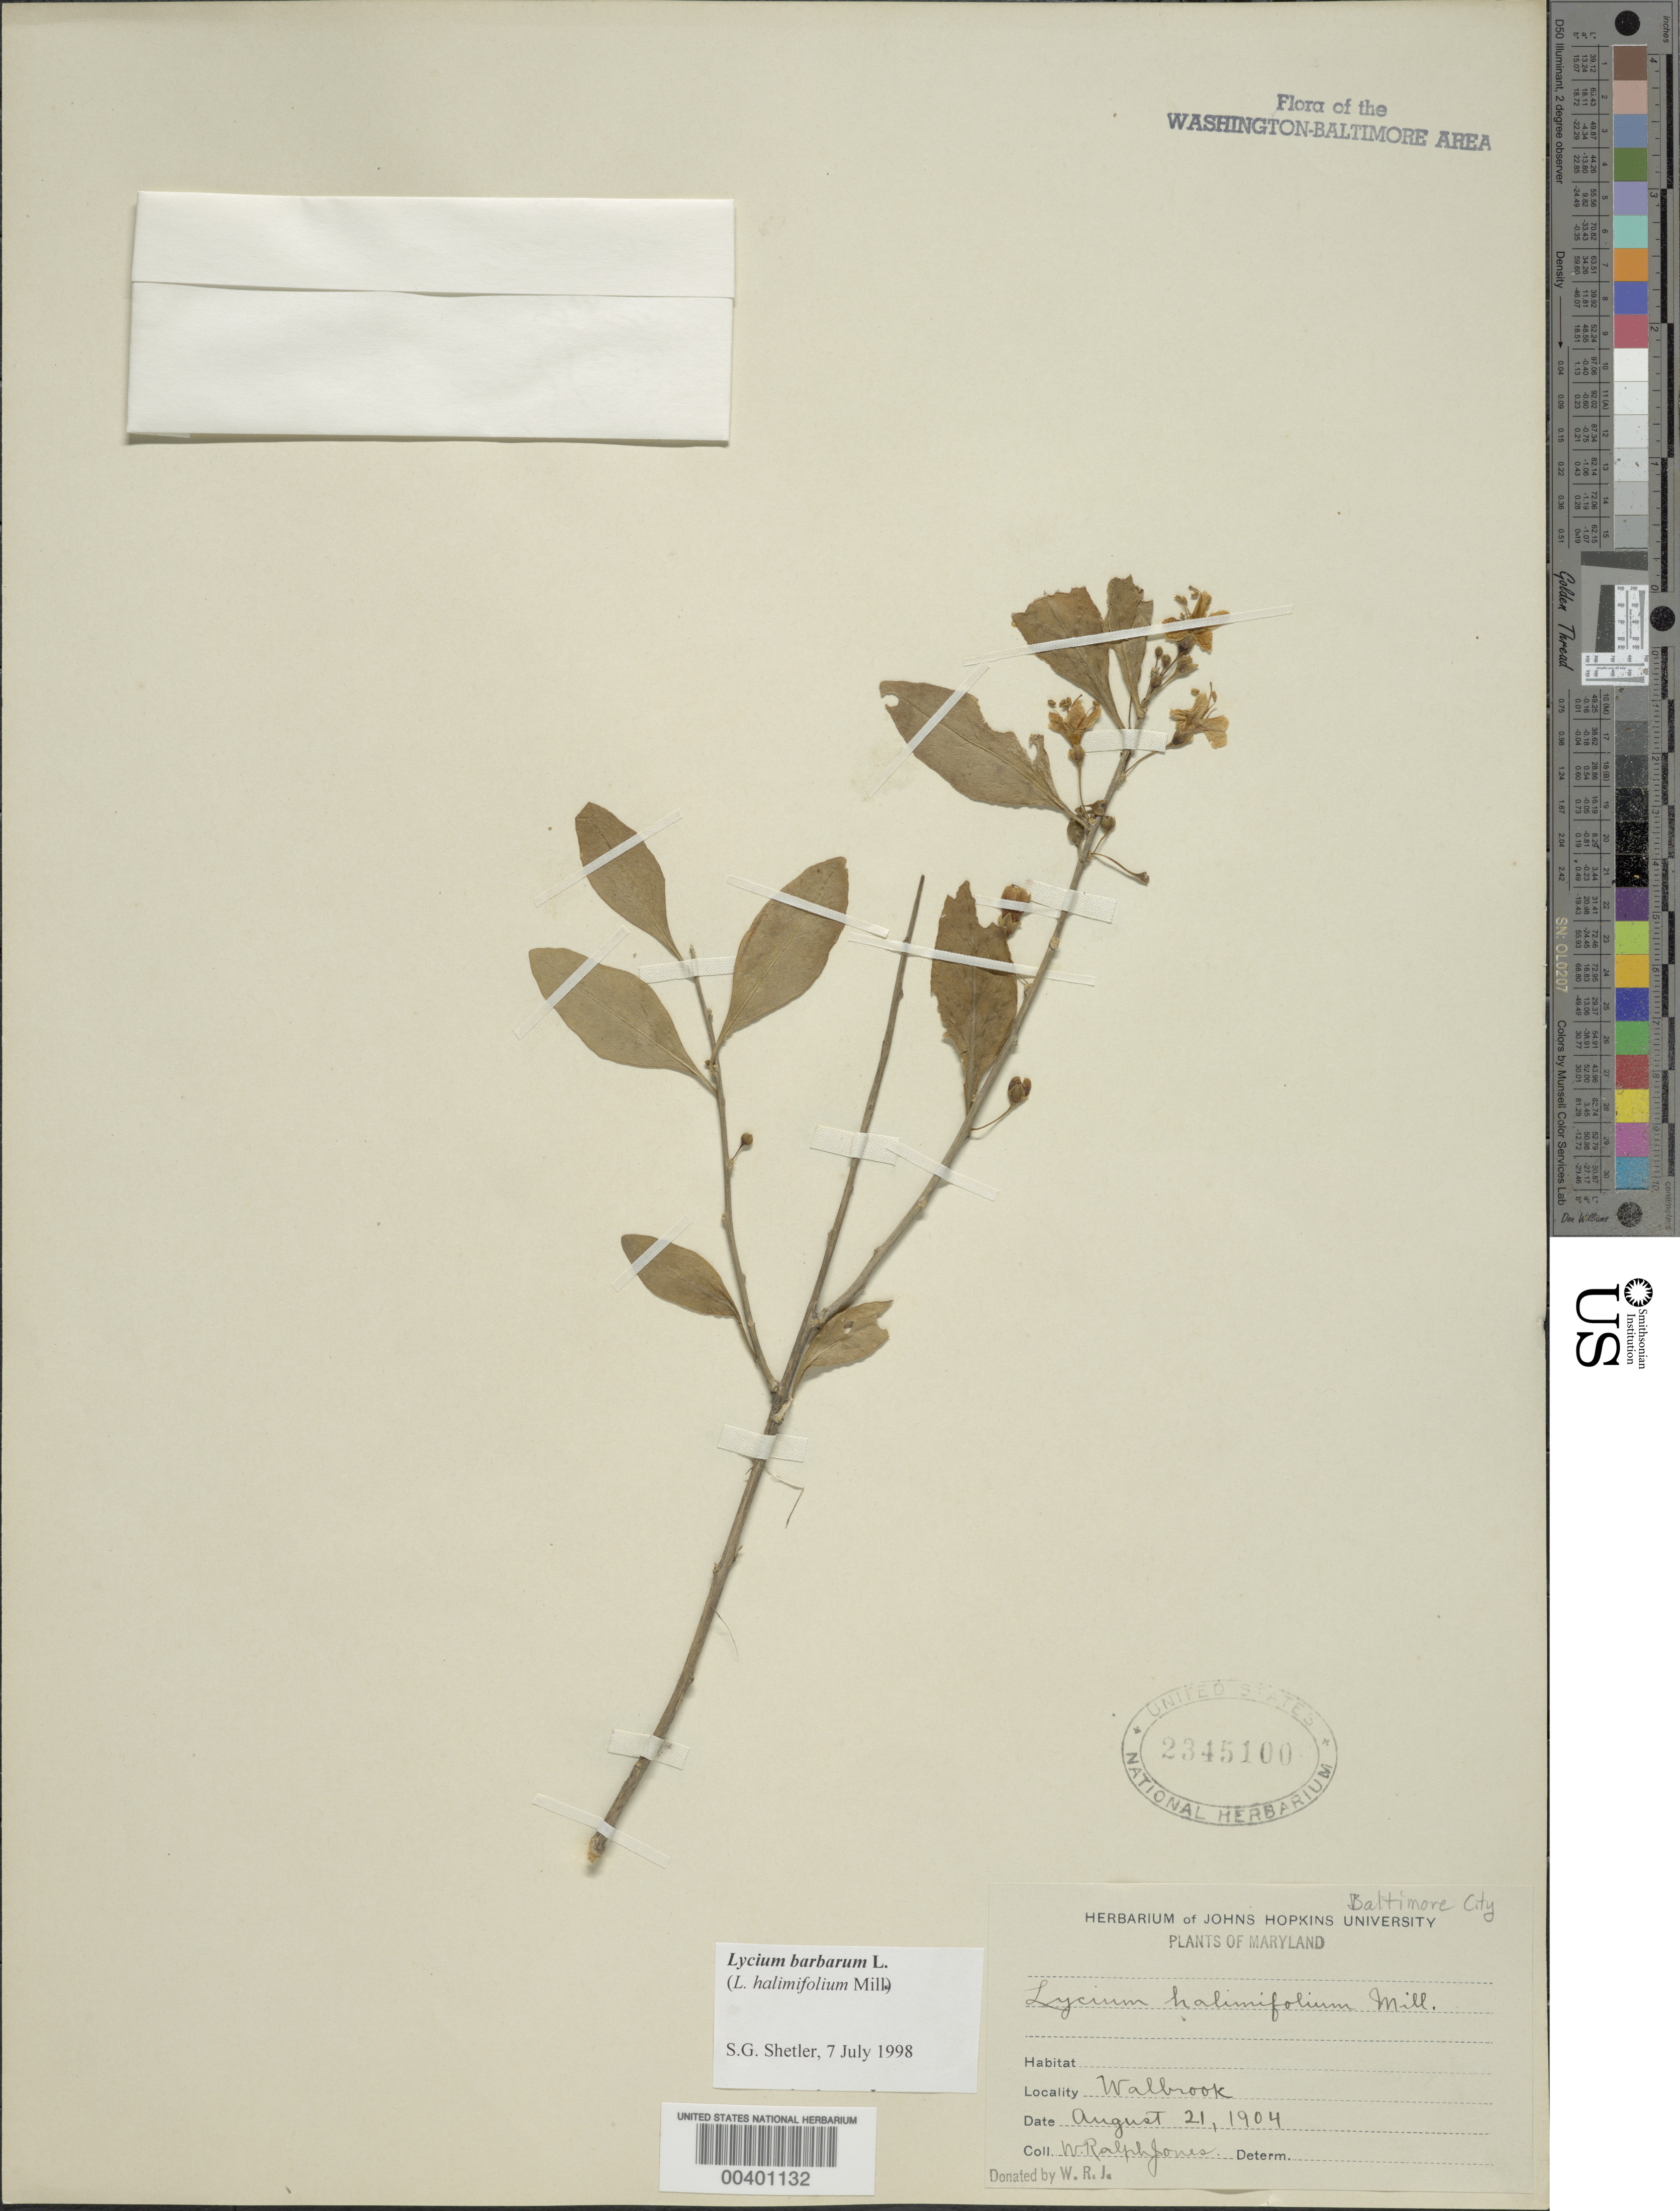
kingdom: Plantae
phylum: Tracheophyta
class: Magnoliopsida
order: Solanales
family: Solanaceae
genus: Lycium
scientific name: Lycium barbarum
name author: L.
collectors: W. R. Jones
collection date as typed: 21 Aug 1904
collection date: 1904-08-21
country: United States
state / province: Maryland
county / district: City of Baltimore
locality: Walbrook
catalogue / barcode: US 2345100